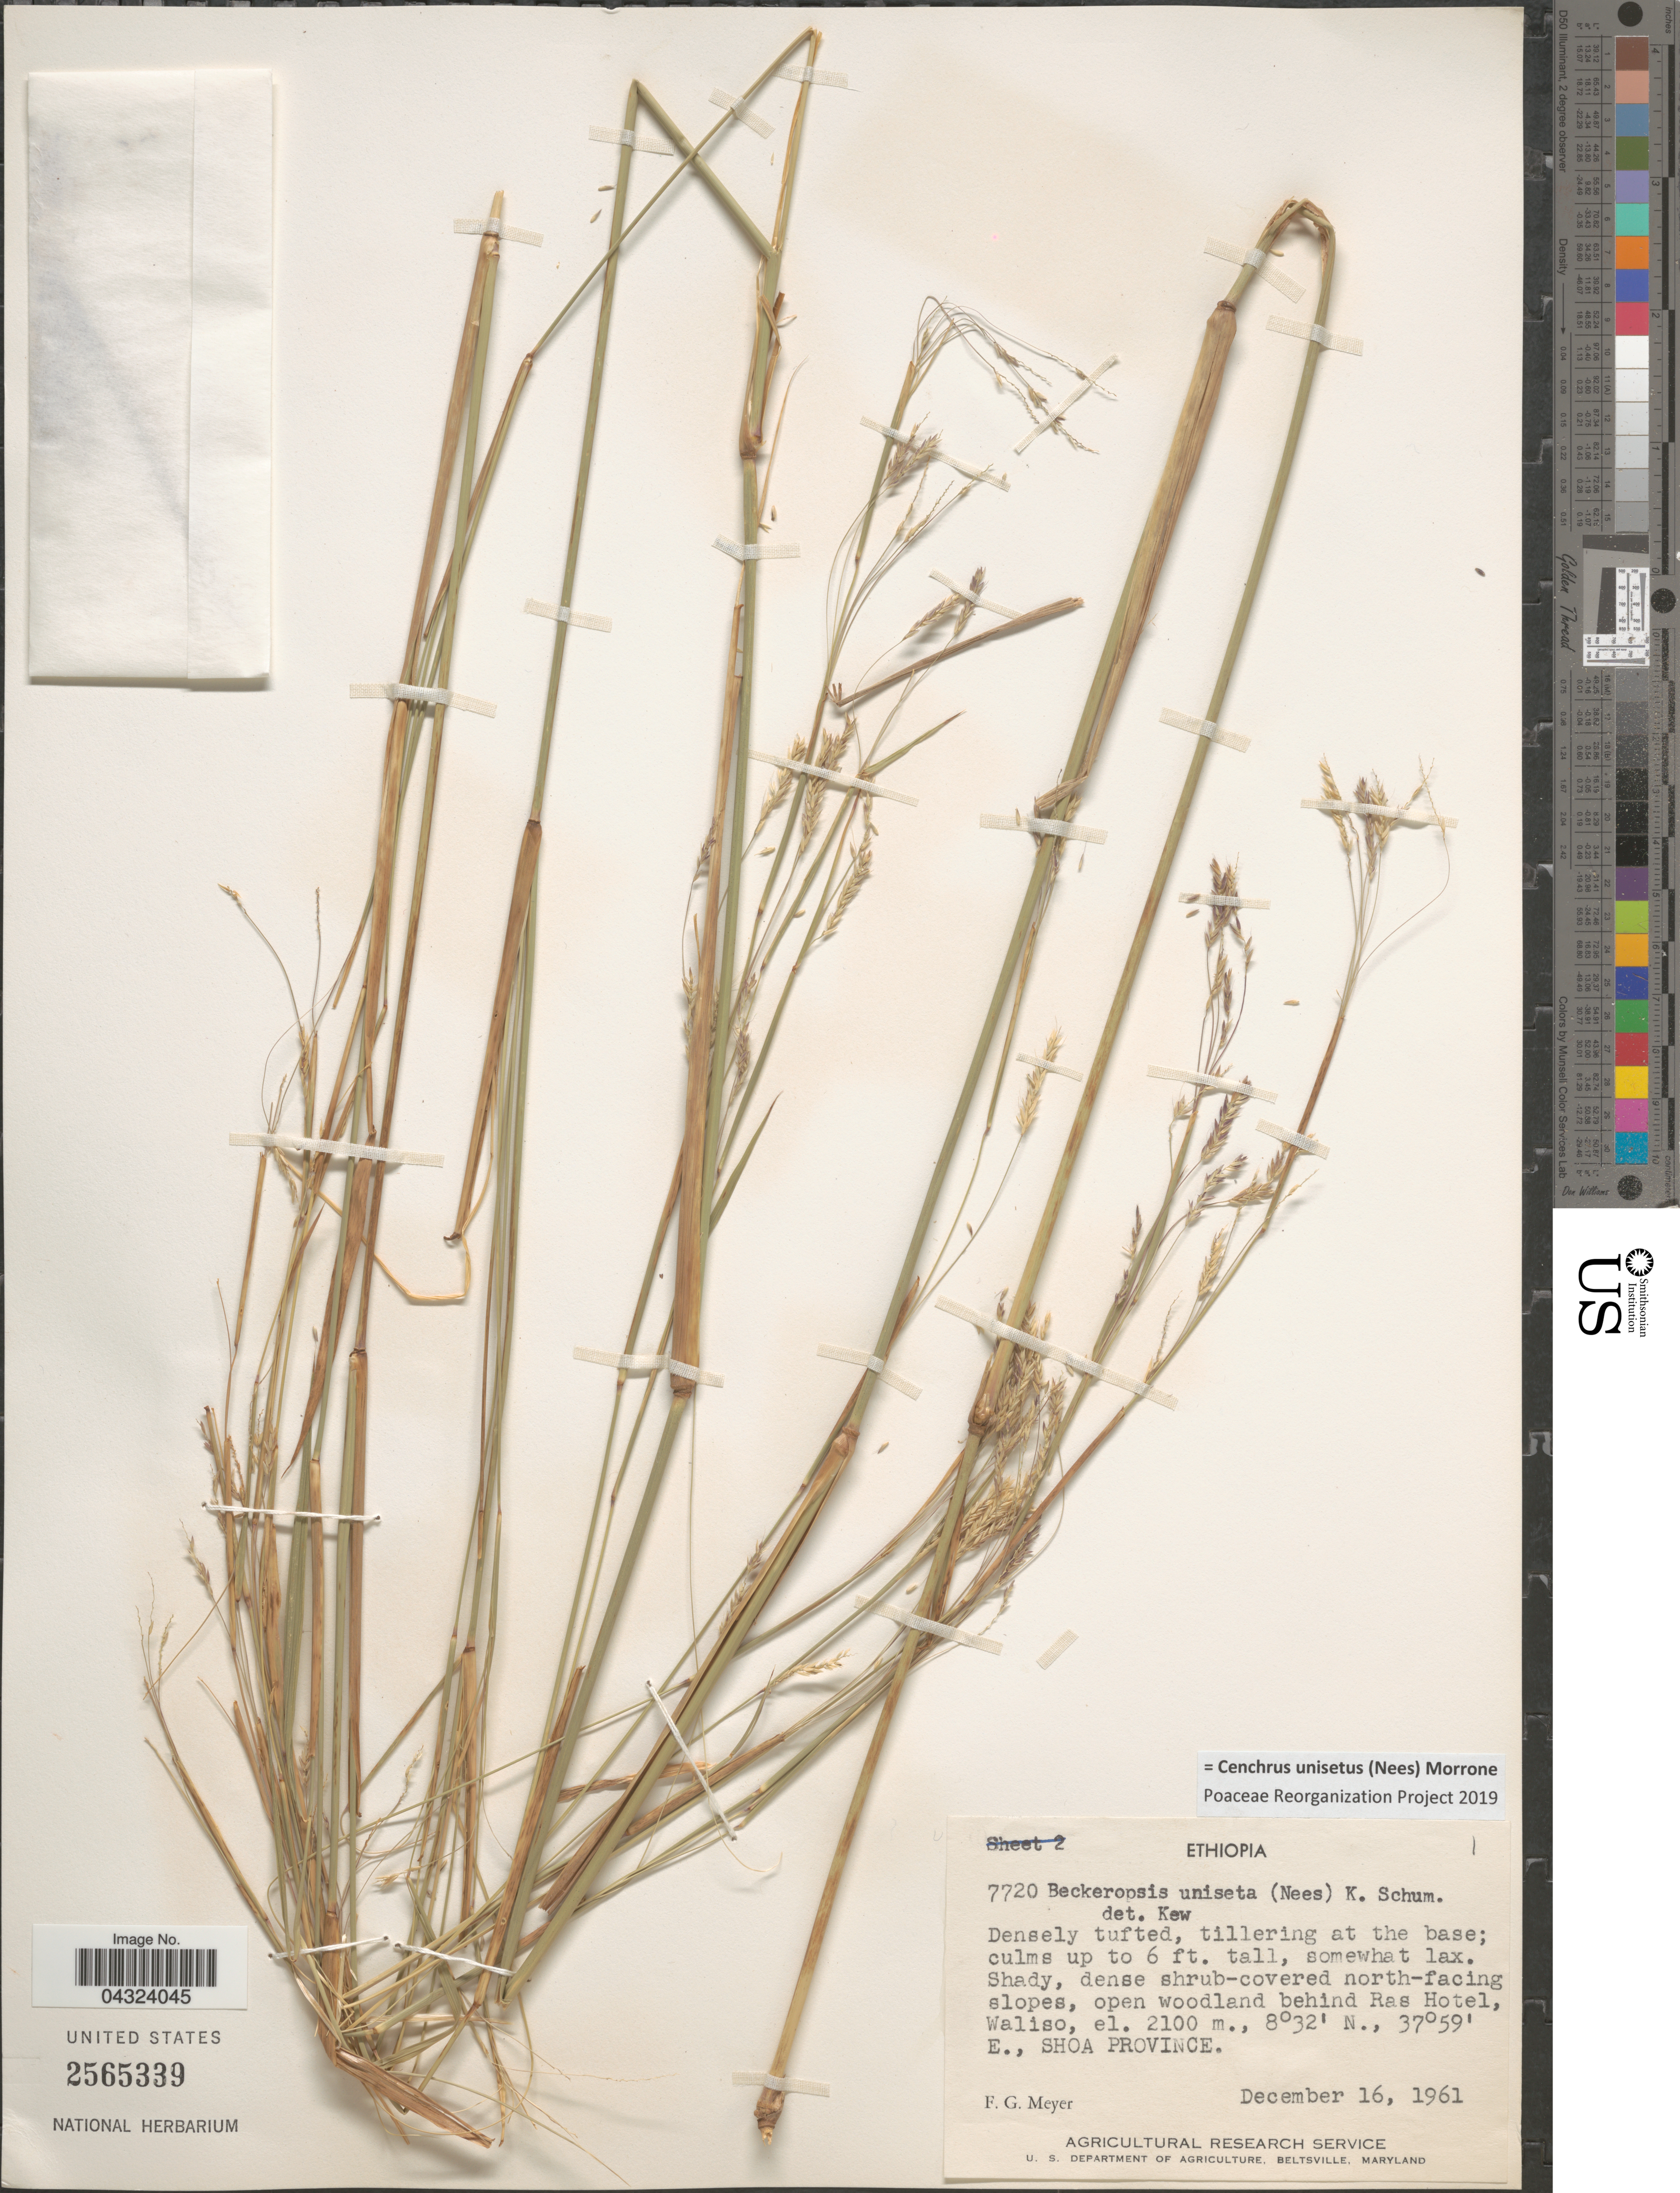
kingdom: Plantae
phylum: Tracheophyta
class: Liliopsida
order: Poales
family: Poaceae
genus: Cenchrus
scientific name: Cenchrus unisetus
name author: (Nees) Morrone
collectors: F. G. Meyer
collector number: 7720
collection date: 1961-12-16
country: Ethiopia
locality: Shady, dense shrub-covered north-facing slopes, open woodland behind Ras Hotel, Waliso, Shoa Province.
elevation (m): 2100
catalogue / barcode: US 2565339